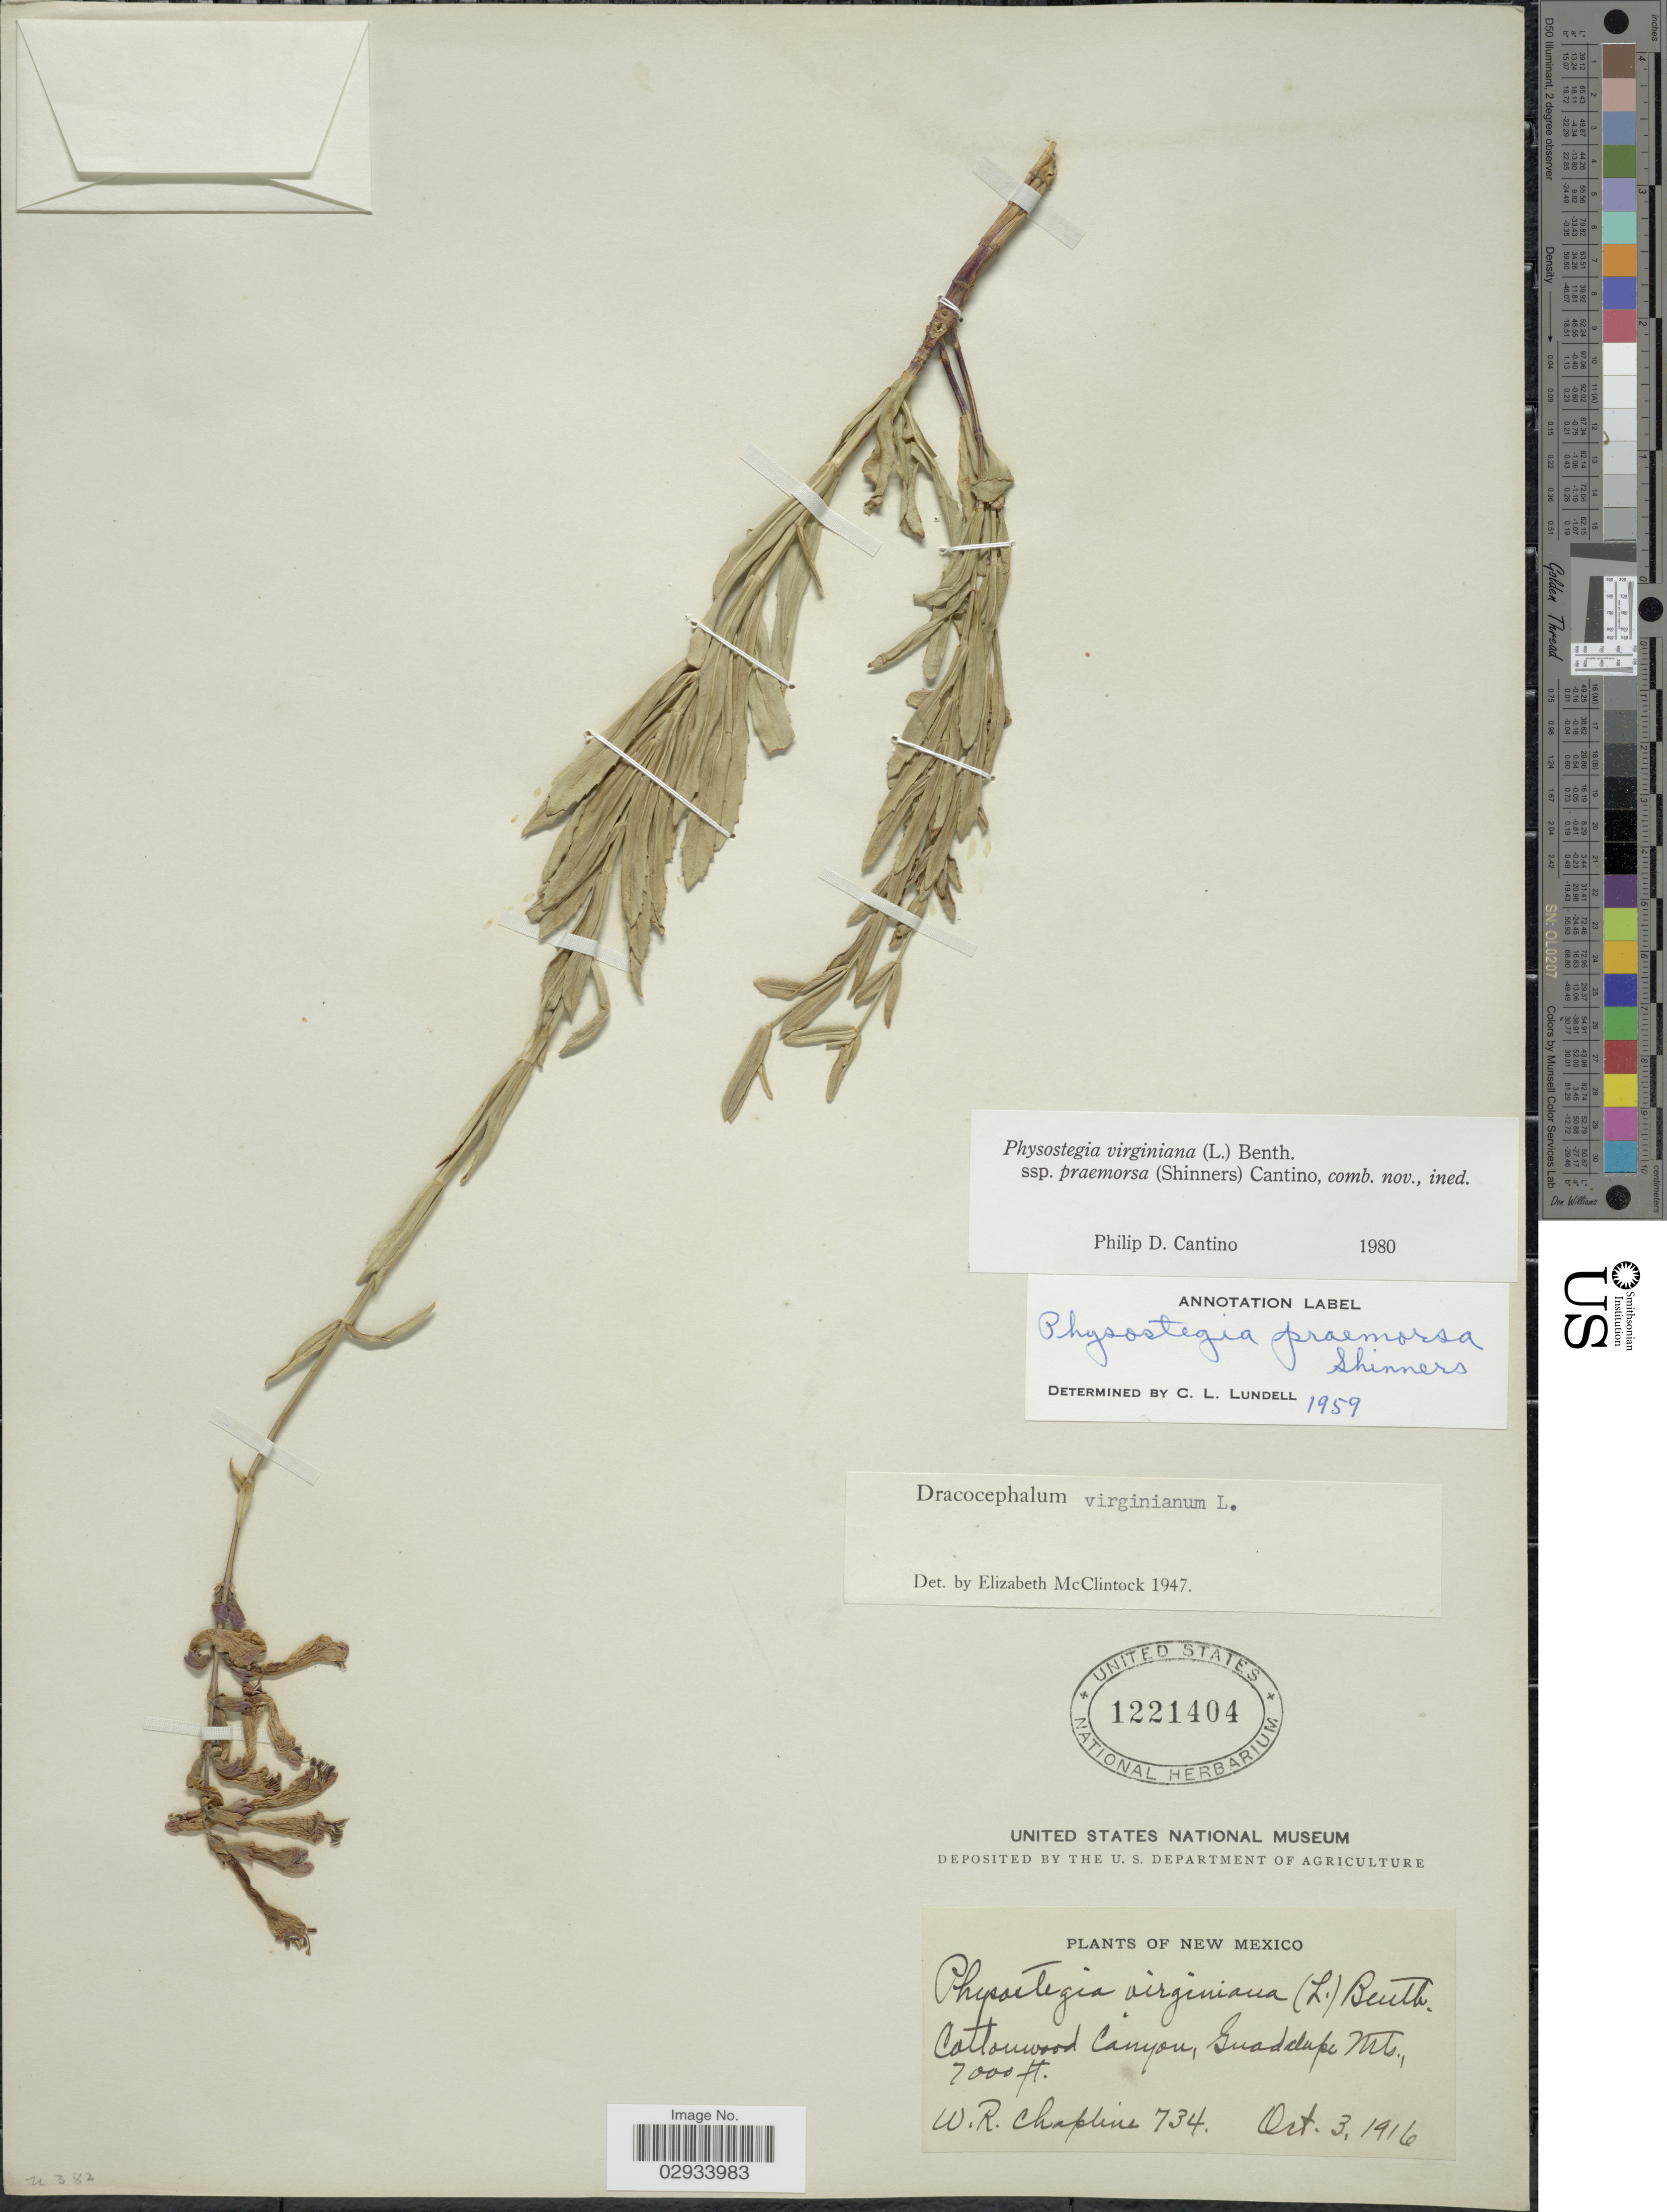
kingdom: Plantae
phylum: Tracheophyta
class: Magnoliopsida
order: Lamiales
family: Lamiaceae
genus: Physostegia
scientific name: Physostegia virginiana subsp. praemorsa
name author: (Shinners) P.D. Cantino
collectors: W. Chapline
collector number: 734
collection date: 1916-10-03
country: United States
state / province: New Mexico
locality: Cottonwood Canyon, Guadalupe Mts.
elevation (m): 2134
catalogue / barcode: US 1221404